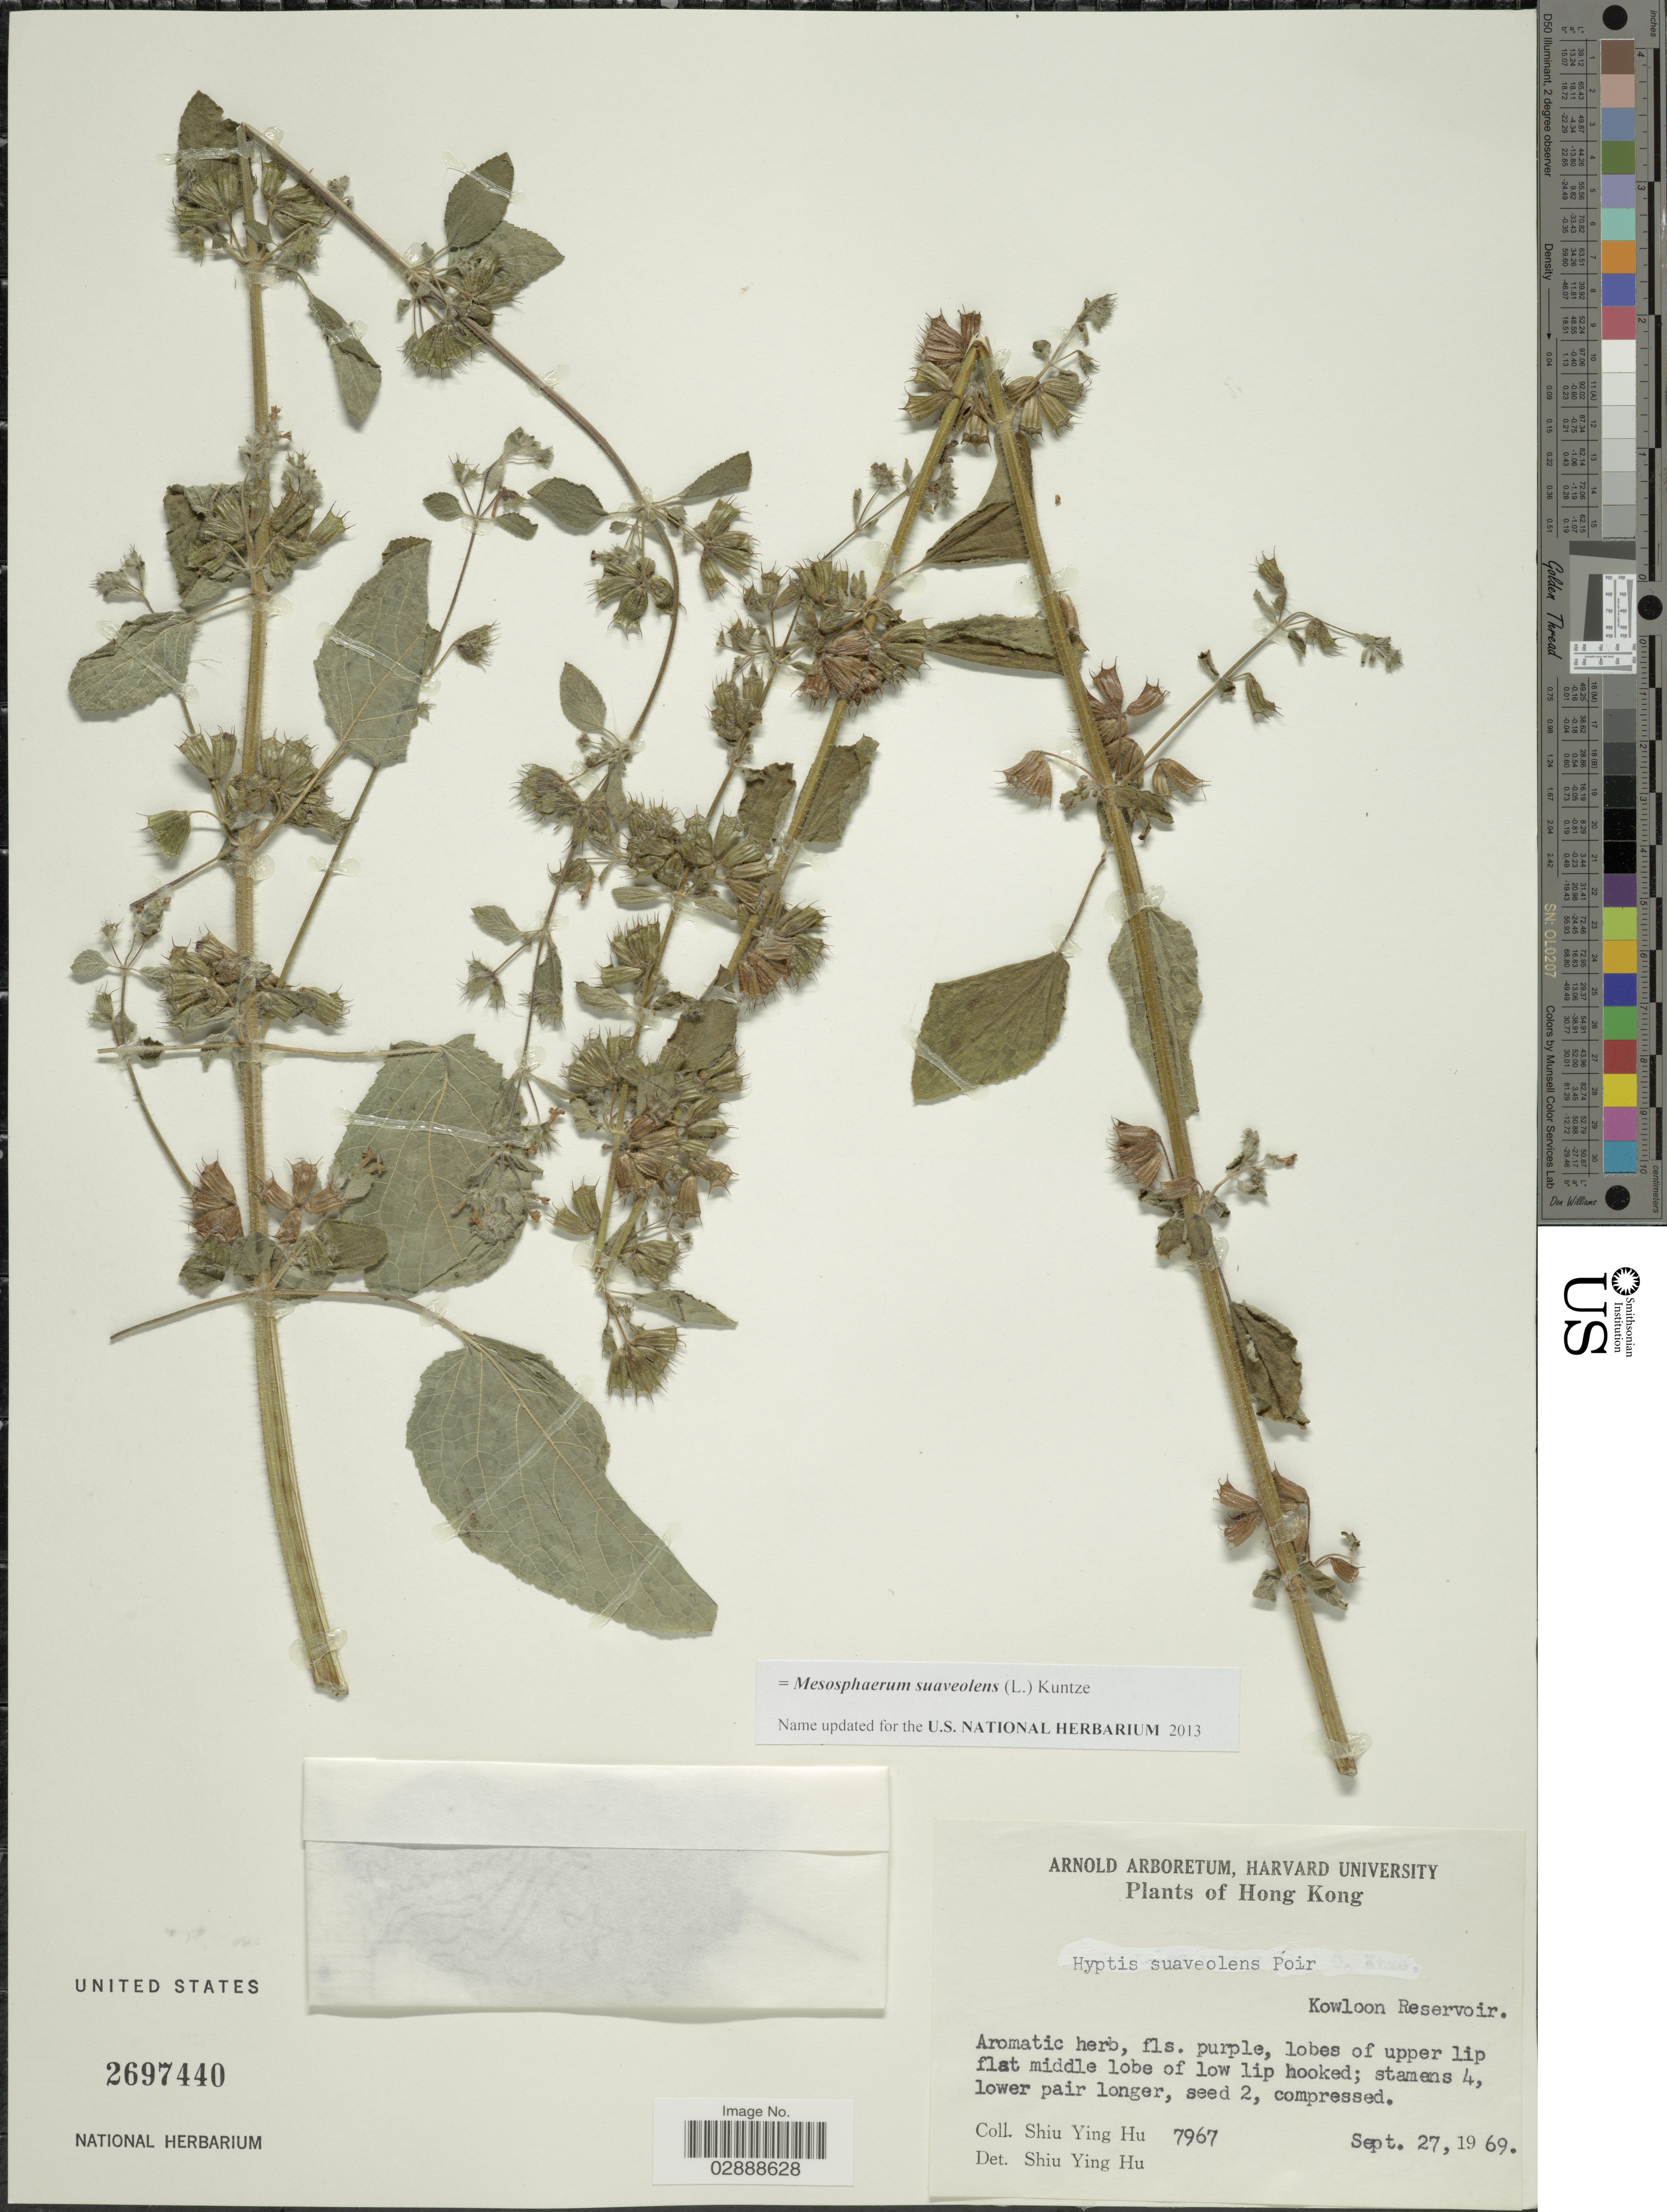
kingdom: Plantae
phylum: Tracheophyta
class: Magnoliopsida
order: Lamiales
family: Lamiaceae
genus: Mesosphaerum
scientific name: Mesosphaerum suaveolens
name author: (L.) Kuntze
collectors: S. Y. Hu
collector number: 7967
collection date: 1969-09-27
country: China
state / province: Hong Kong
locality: Kowloon Reservoir.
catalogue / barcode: US 2697440